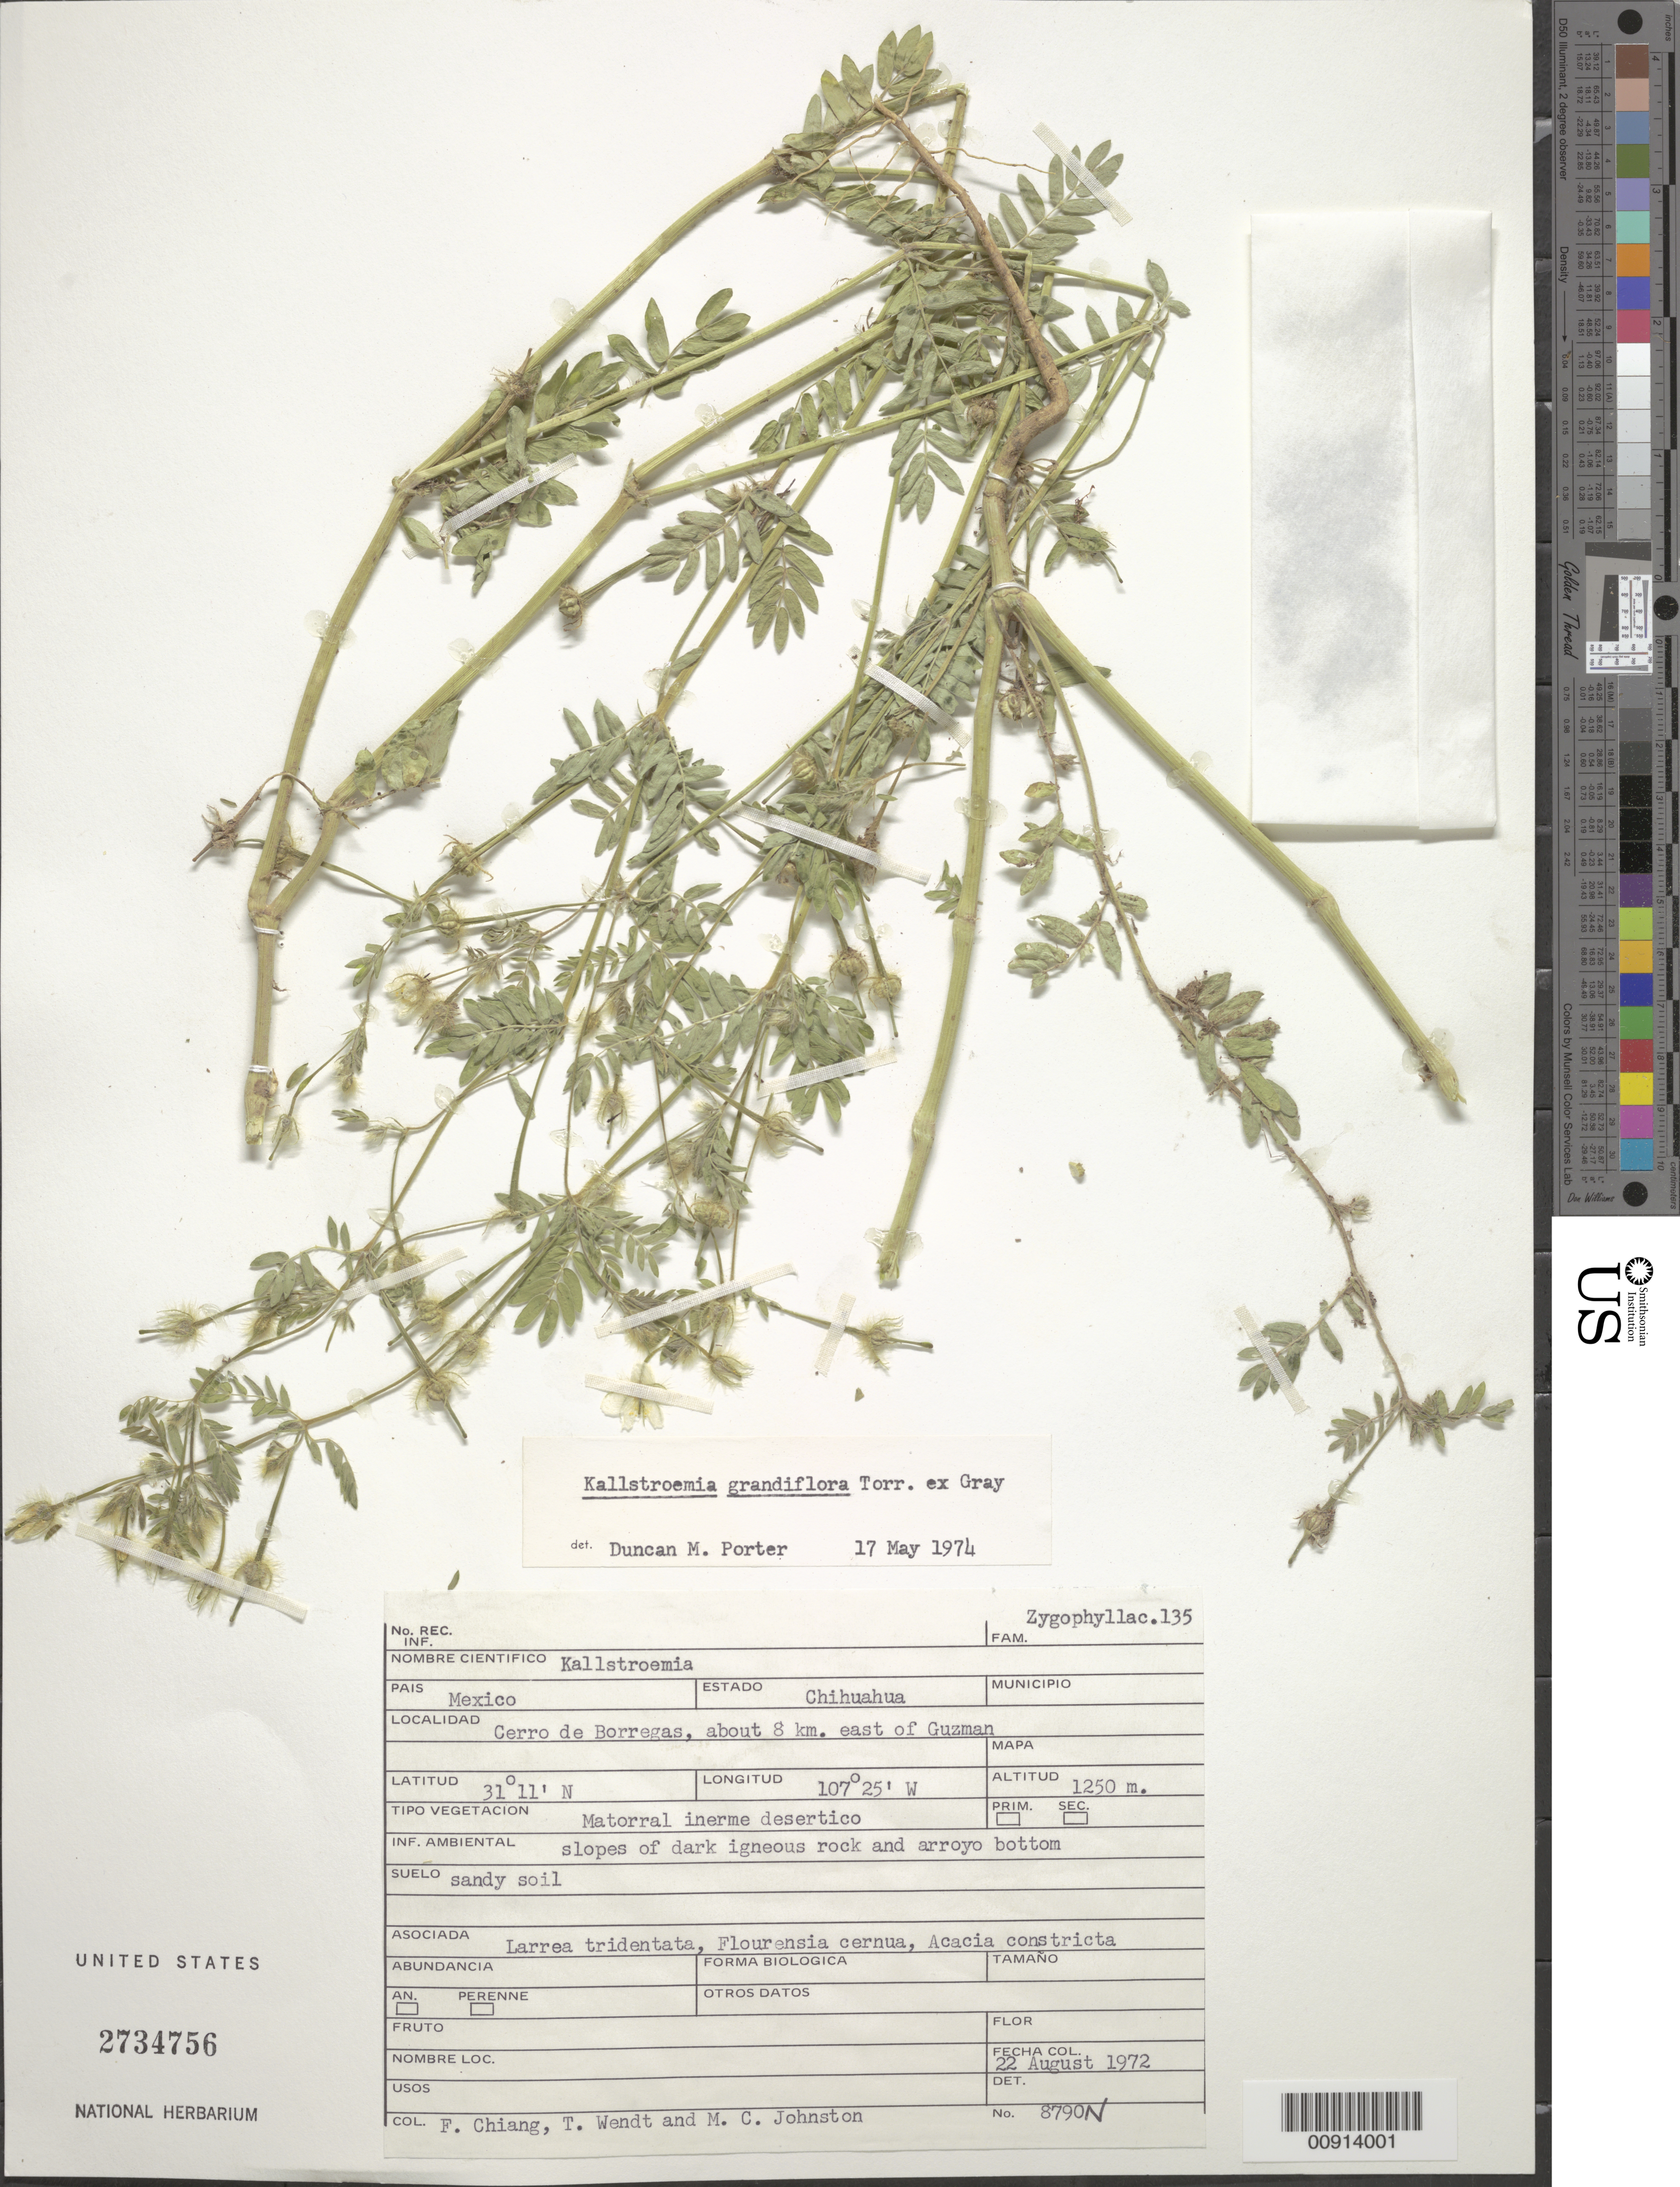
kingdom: Plantae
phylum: Tracheophyta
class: Magnoliopsida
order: Zygophyllales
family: Zygophyllaceae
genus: Kallstroemia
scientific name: Kallstroemia grandiflora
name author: Torr. ex A. Gray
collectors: F. Chiang, T. L. Wendt & M. Johnston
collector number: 8790 N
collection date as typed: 22 Aug 1972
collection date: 1972-08-22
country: Mexico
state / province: Chihuahua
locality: Estado Chihuahua: Cerro de Borregas, about 8 km. east of Guzman.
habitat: Matorral inerme desertico. Slopes of dark igneous rock and arroyo bottom. Sandy soil. Asociada: Larrea tridentata, Flourensia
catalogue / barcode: US 2734756